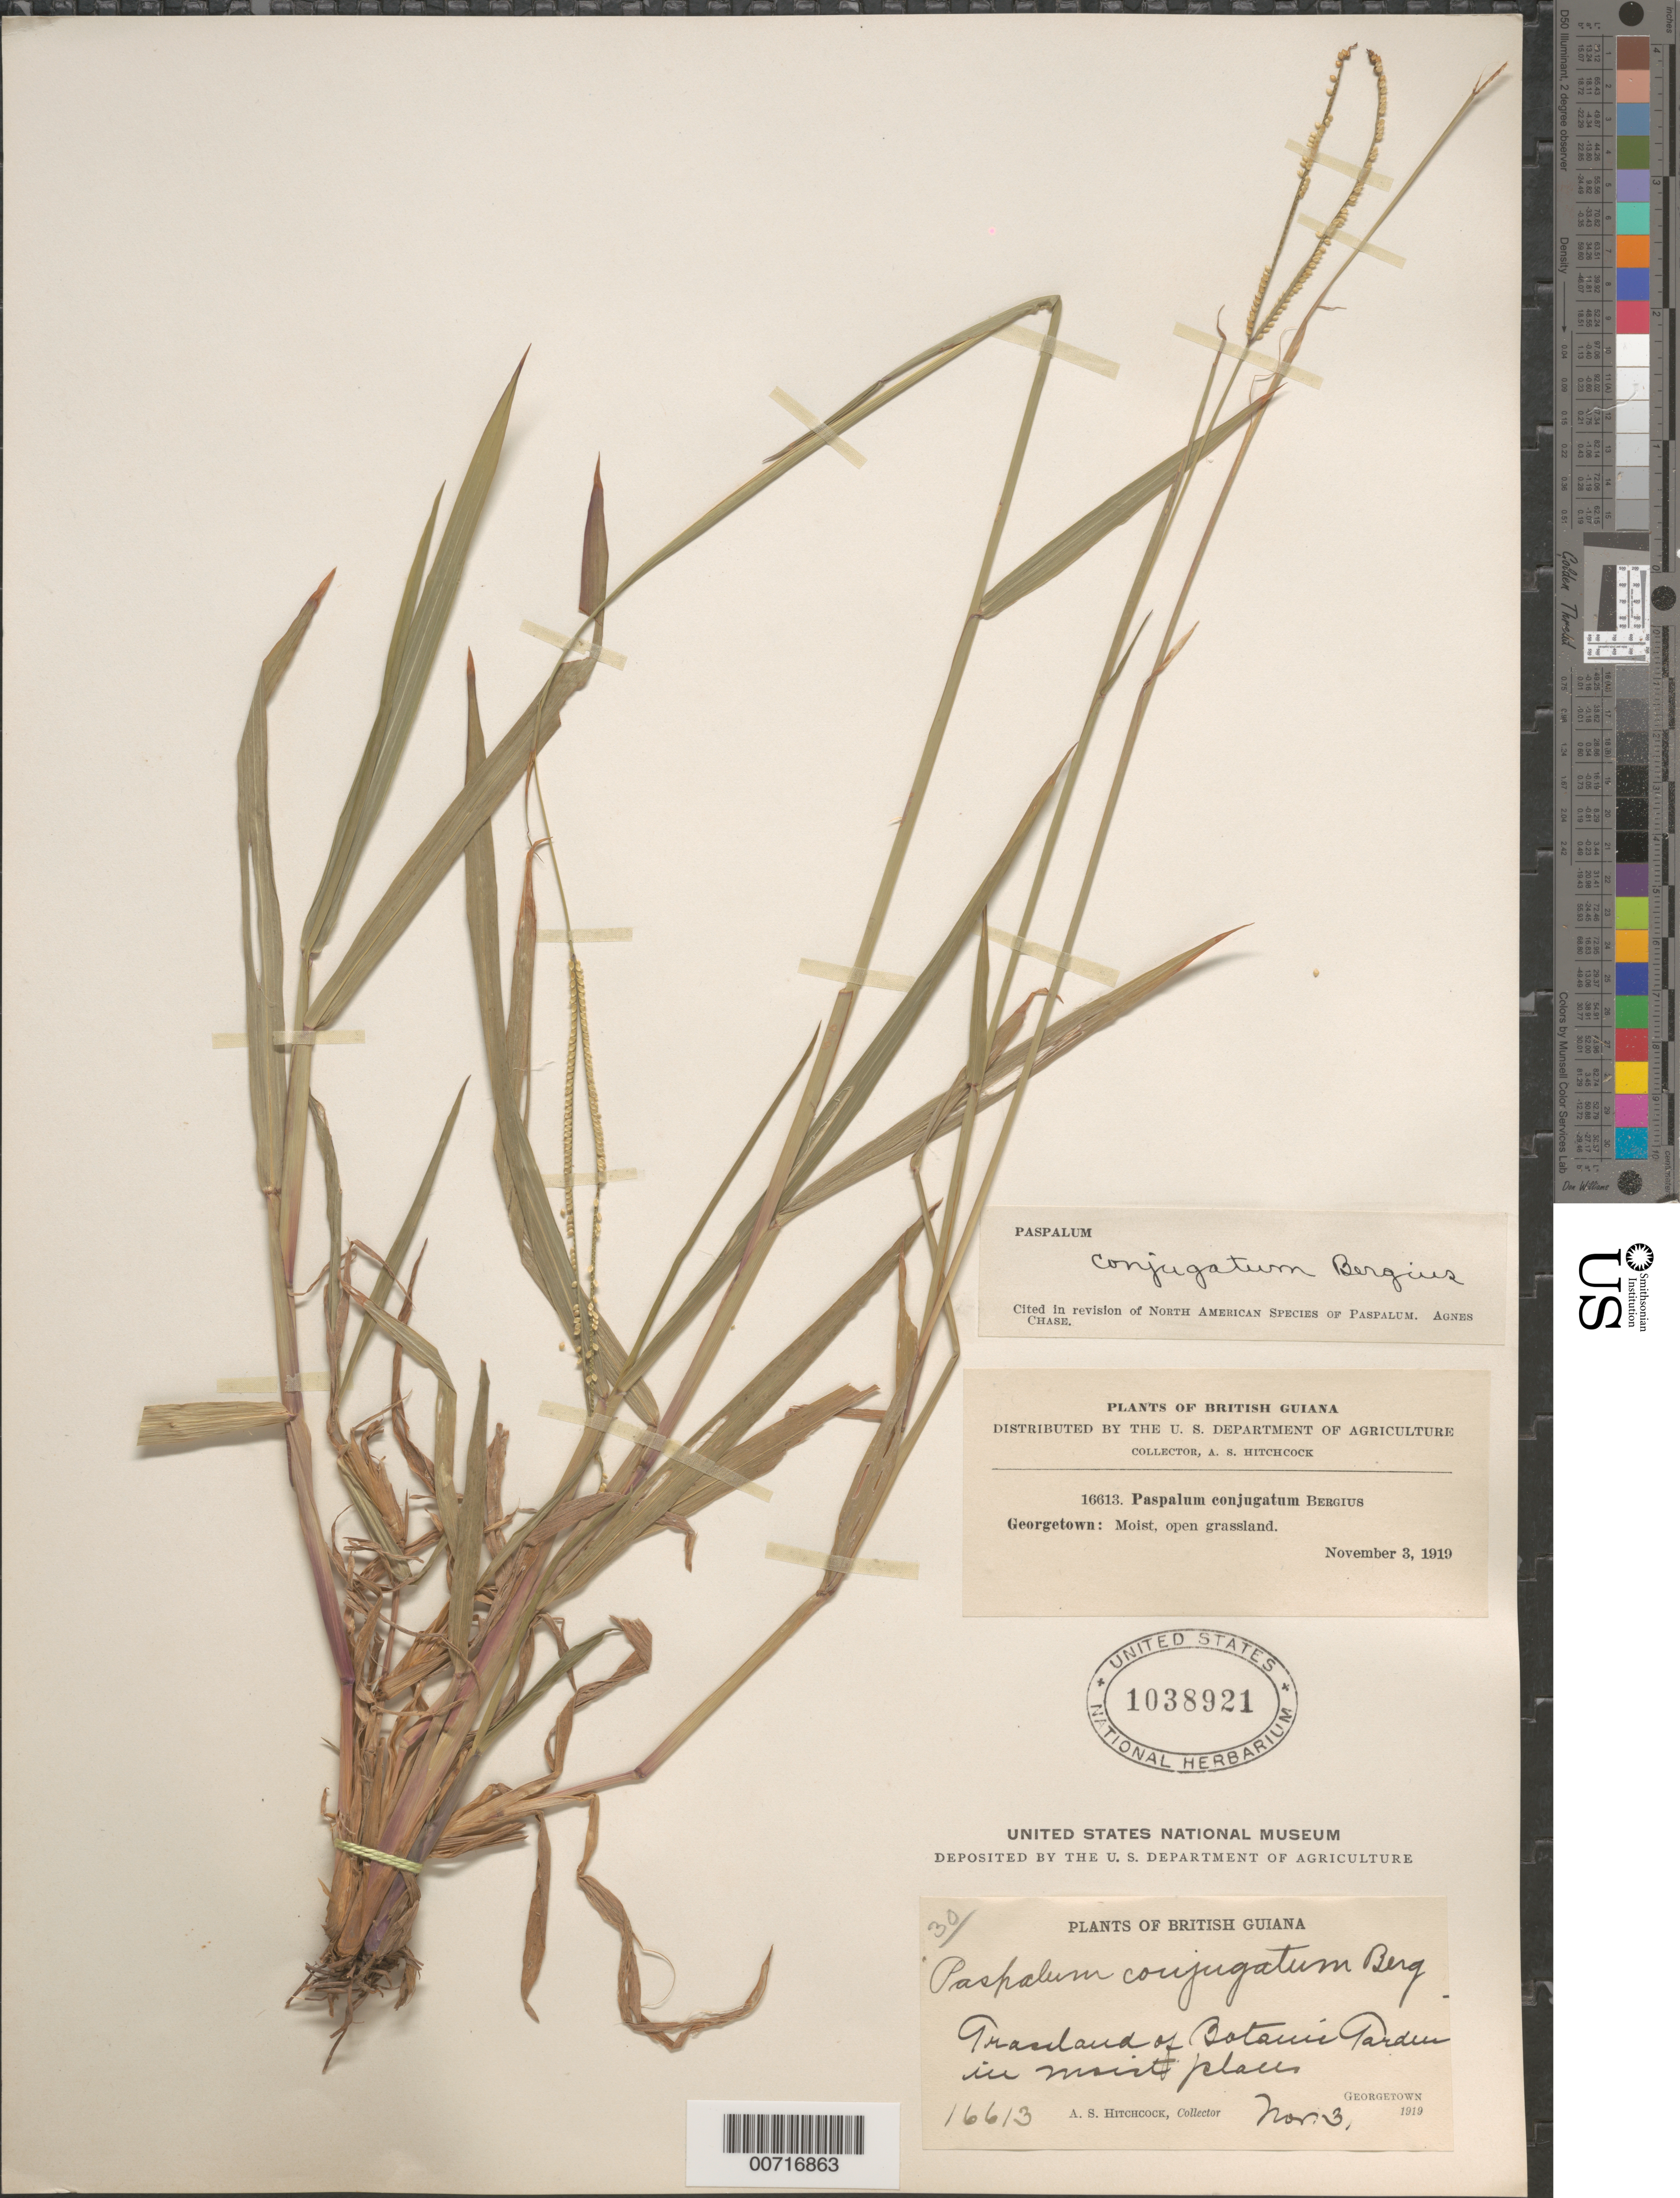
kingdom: Plantae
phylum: Tracheophyta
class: Liliopsida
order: Poales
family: Poaceae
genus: Paspalum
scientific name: Paspalum conjugatum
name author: P.J. Bergius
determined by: Chase, [M.] Agnes, (US)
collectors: A. S. Hitchcock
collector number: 16613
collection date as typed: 3-Nov-19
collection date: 1919-11-03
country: Guyana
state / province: Demerara-Mahaica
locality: Georgetown, Botanic Gardens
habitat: Moist, open grassland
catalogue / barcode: US 1038921